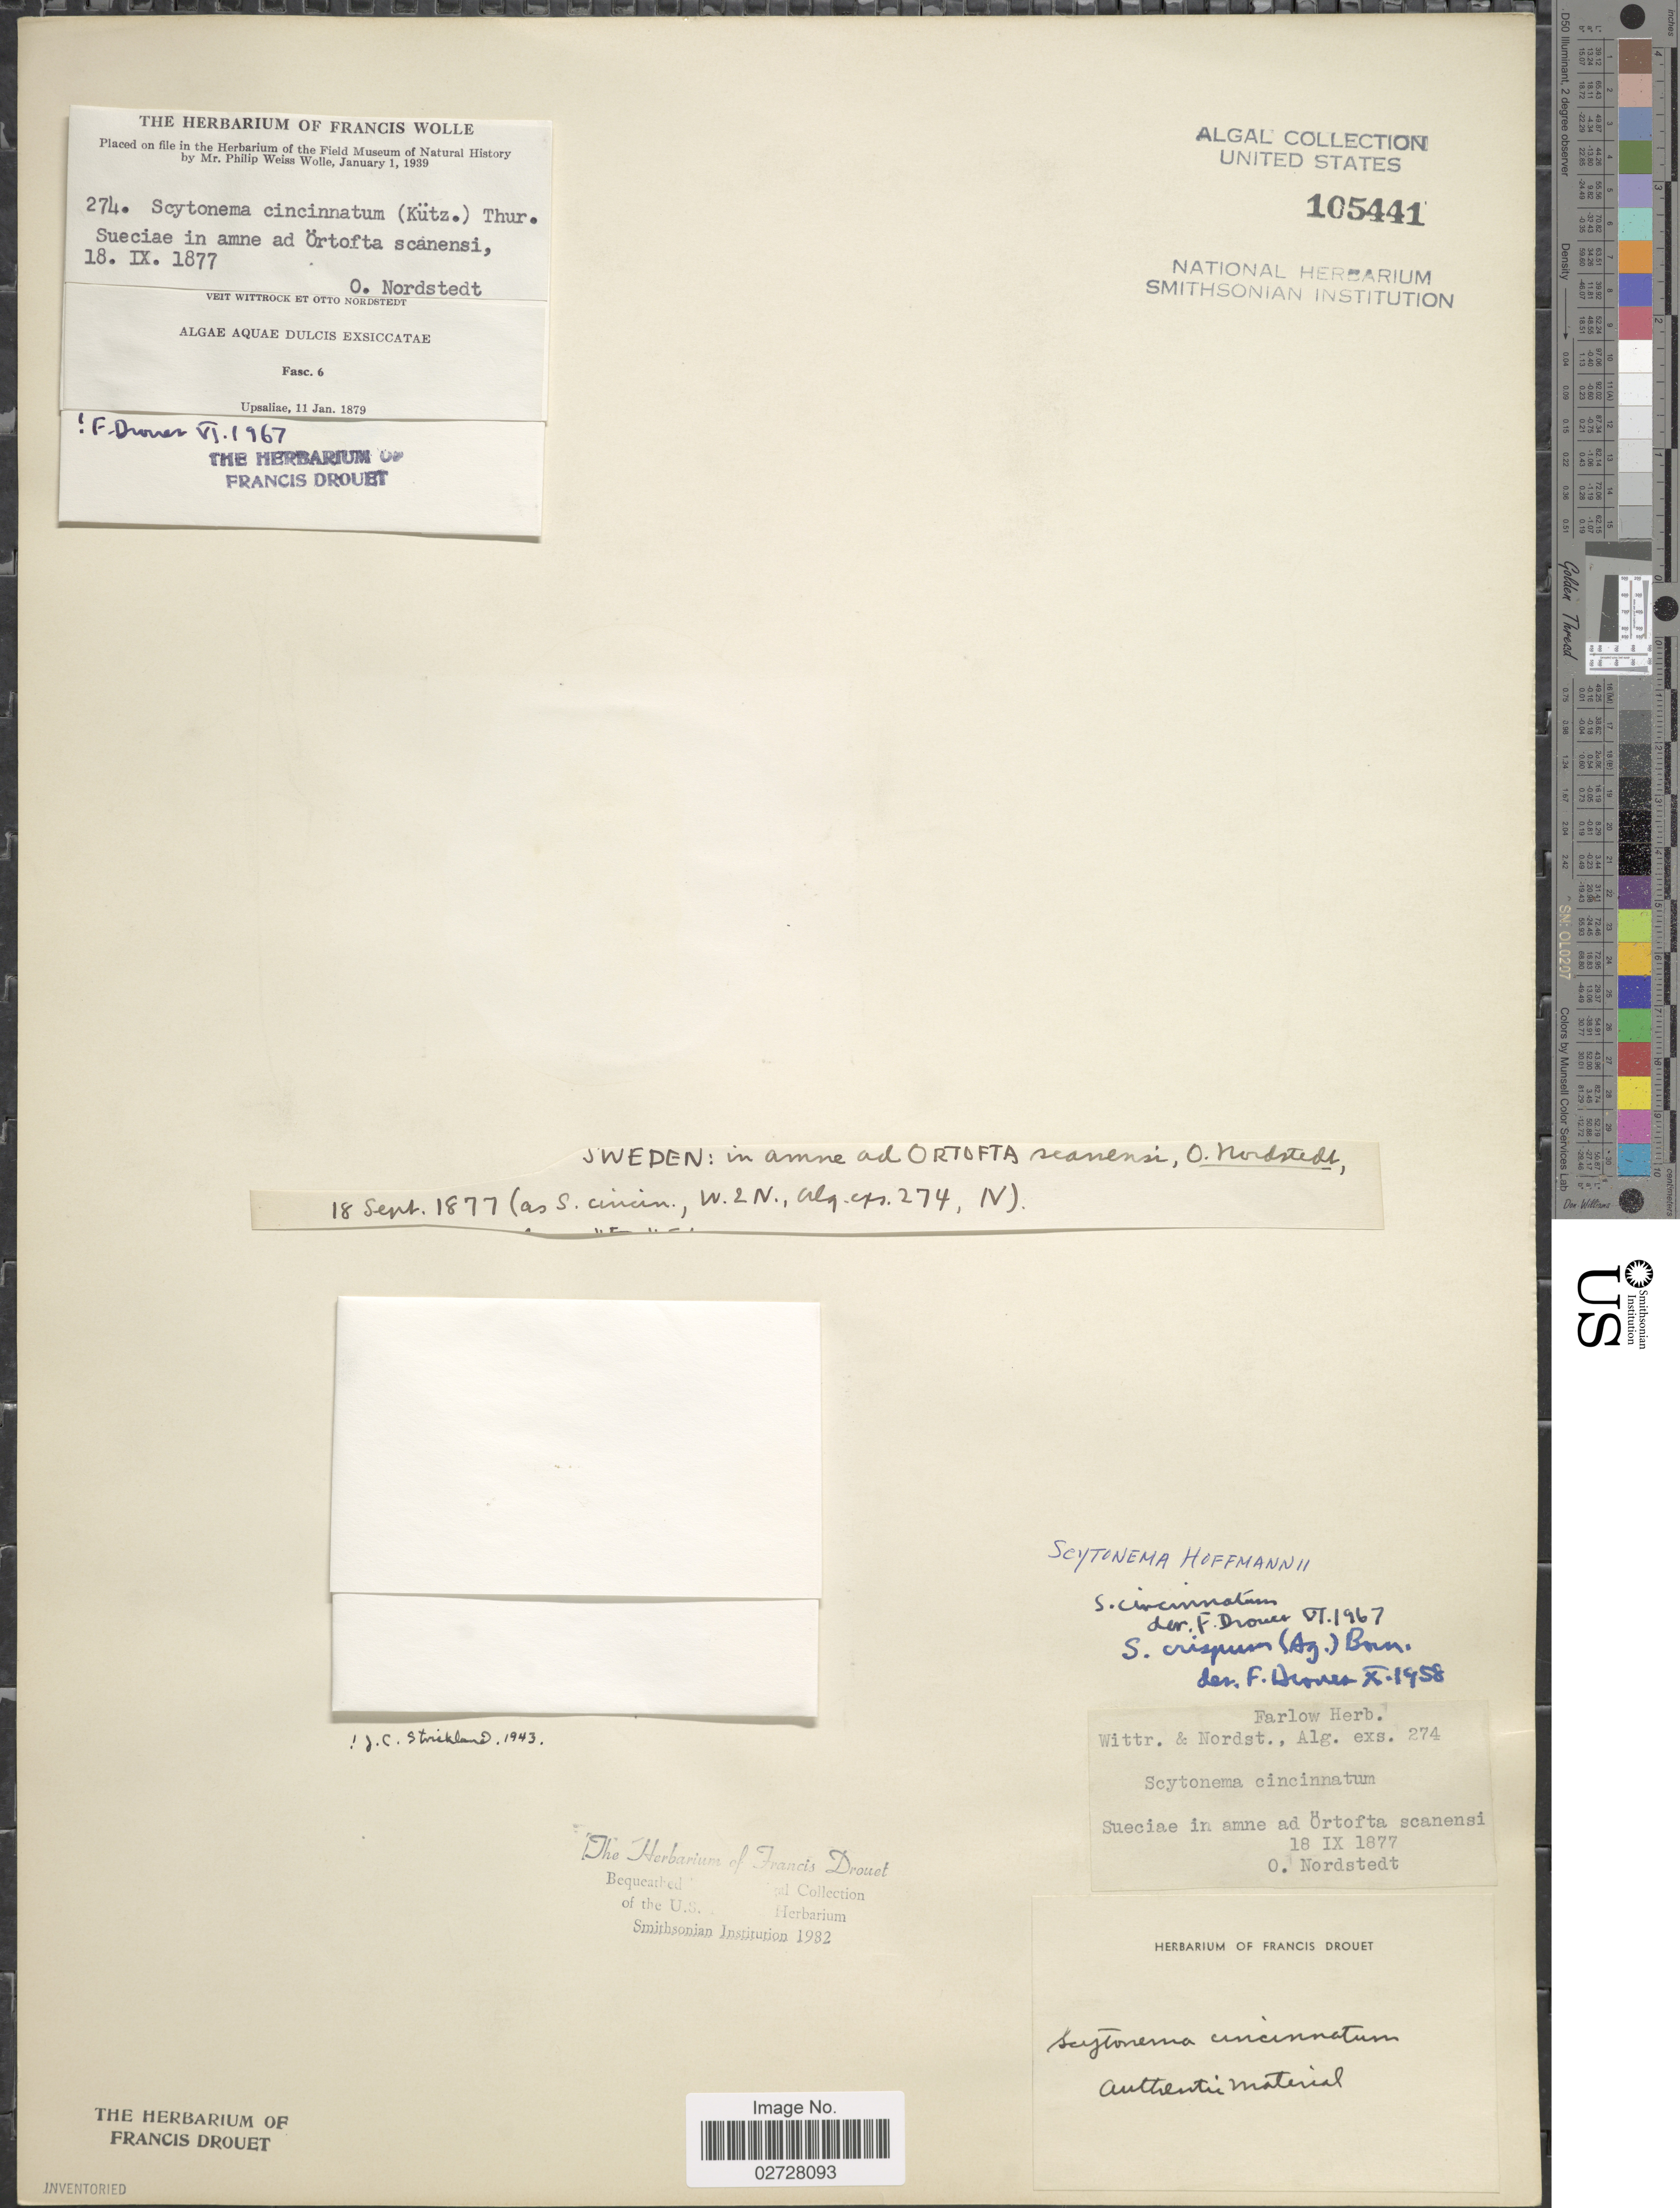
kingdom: Bacteria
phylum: Cyanobacteria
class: Cyanobacteriia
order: Cyanobacteriales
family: Scytonemataceae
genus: Scytonema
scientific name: Scytonema hofmannii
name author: C. Agardh ex Bornet & Flahault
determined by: Drouet, F. E.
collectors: C. F. O. Nordstedt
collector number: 274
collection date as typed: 18 Sep 1877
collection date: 1877-09-18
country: Sweden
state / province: Skåne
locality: Ortofta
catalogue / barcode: US 105441